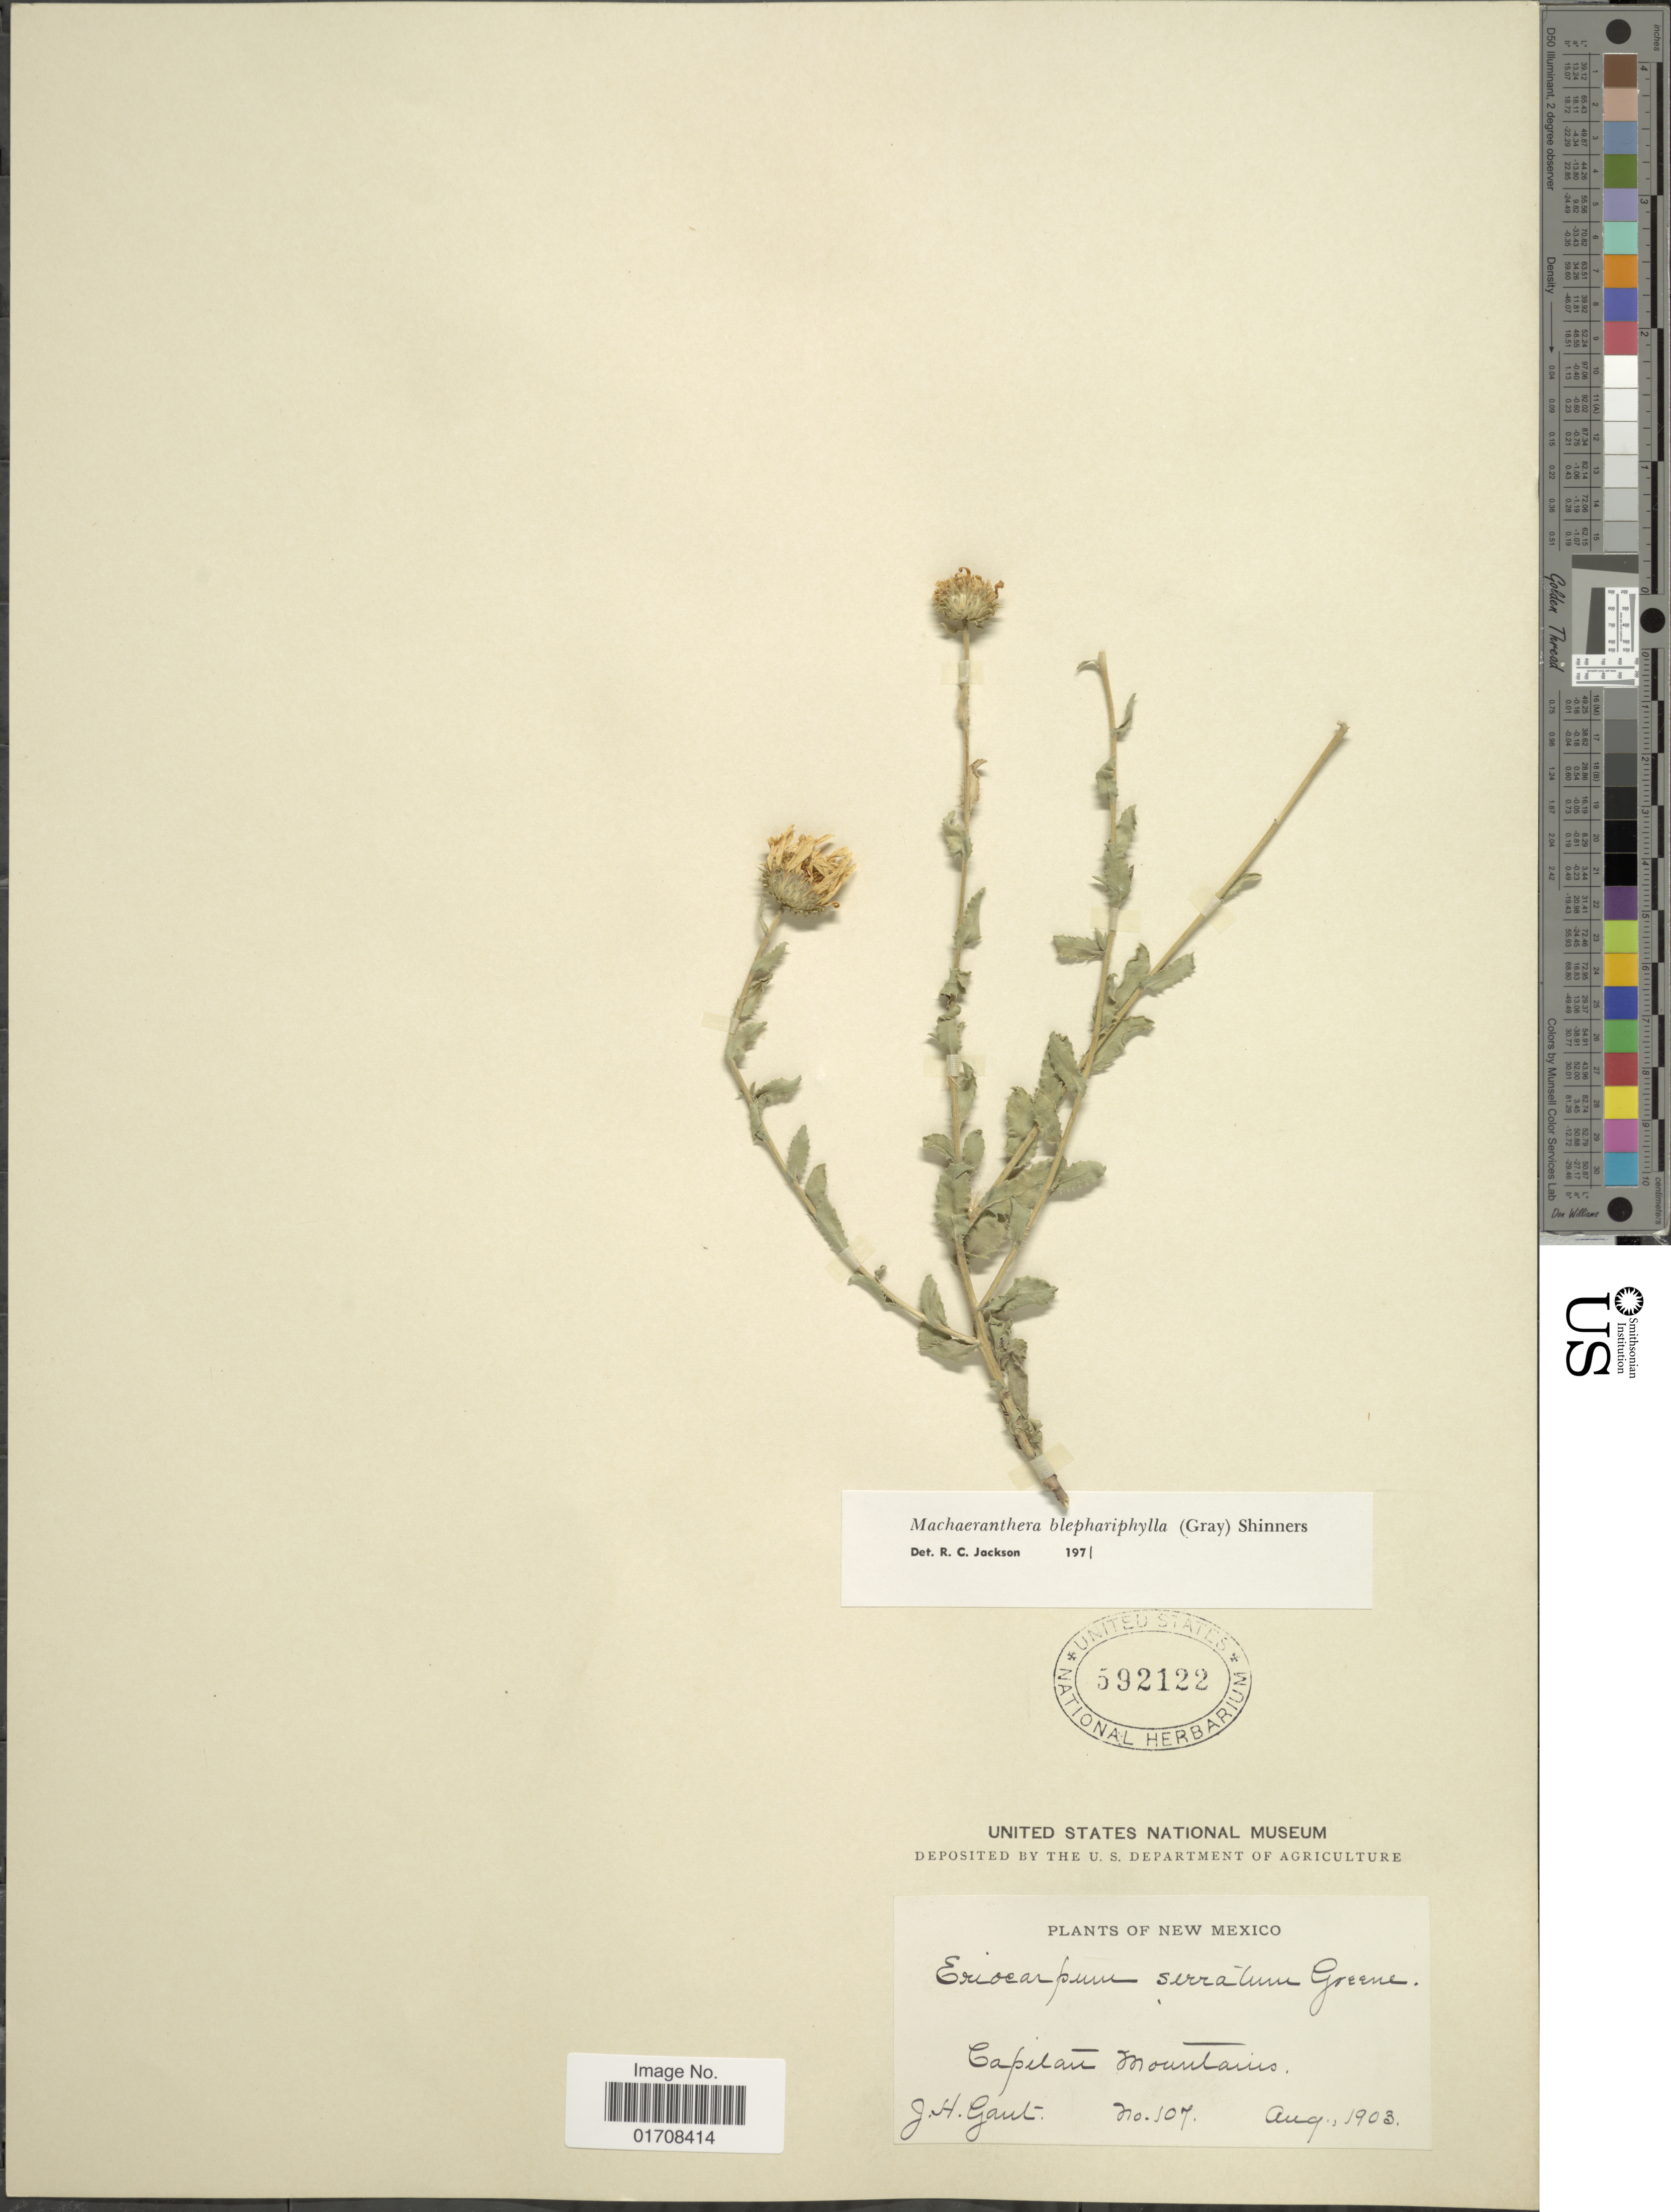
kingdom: Plantae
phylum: Tracheophyta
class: Magnoliopsida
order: Asterales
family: Asteraceae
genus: Machaeranthera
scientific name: Machaeranthera blephariphylla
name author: (A. Gray) Shinners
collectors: J. Gaut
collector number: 107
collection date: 1903-08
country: United States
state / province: New Mexico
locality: Capilan Mountains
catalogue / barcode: US 592122